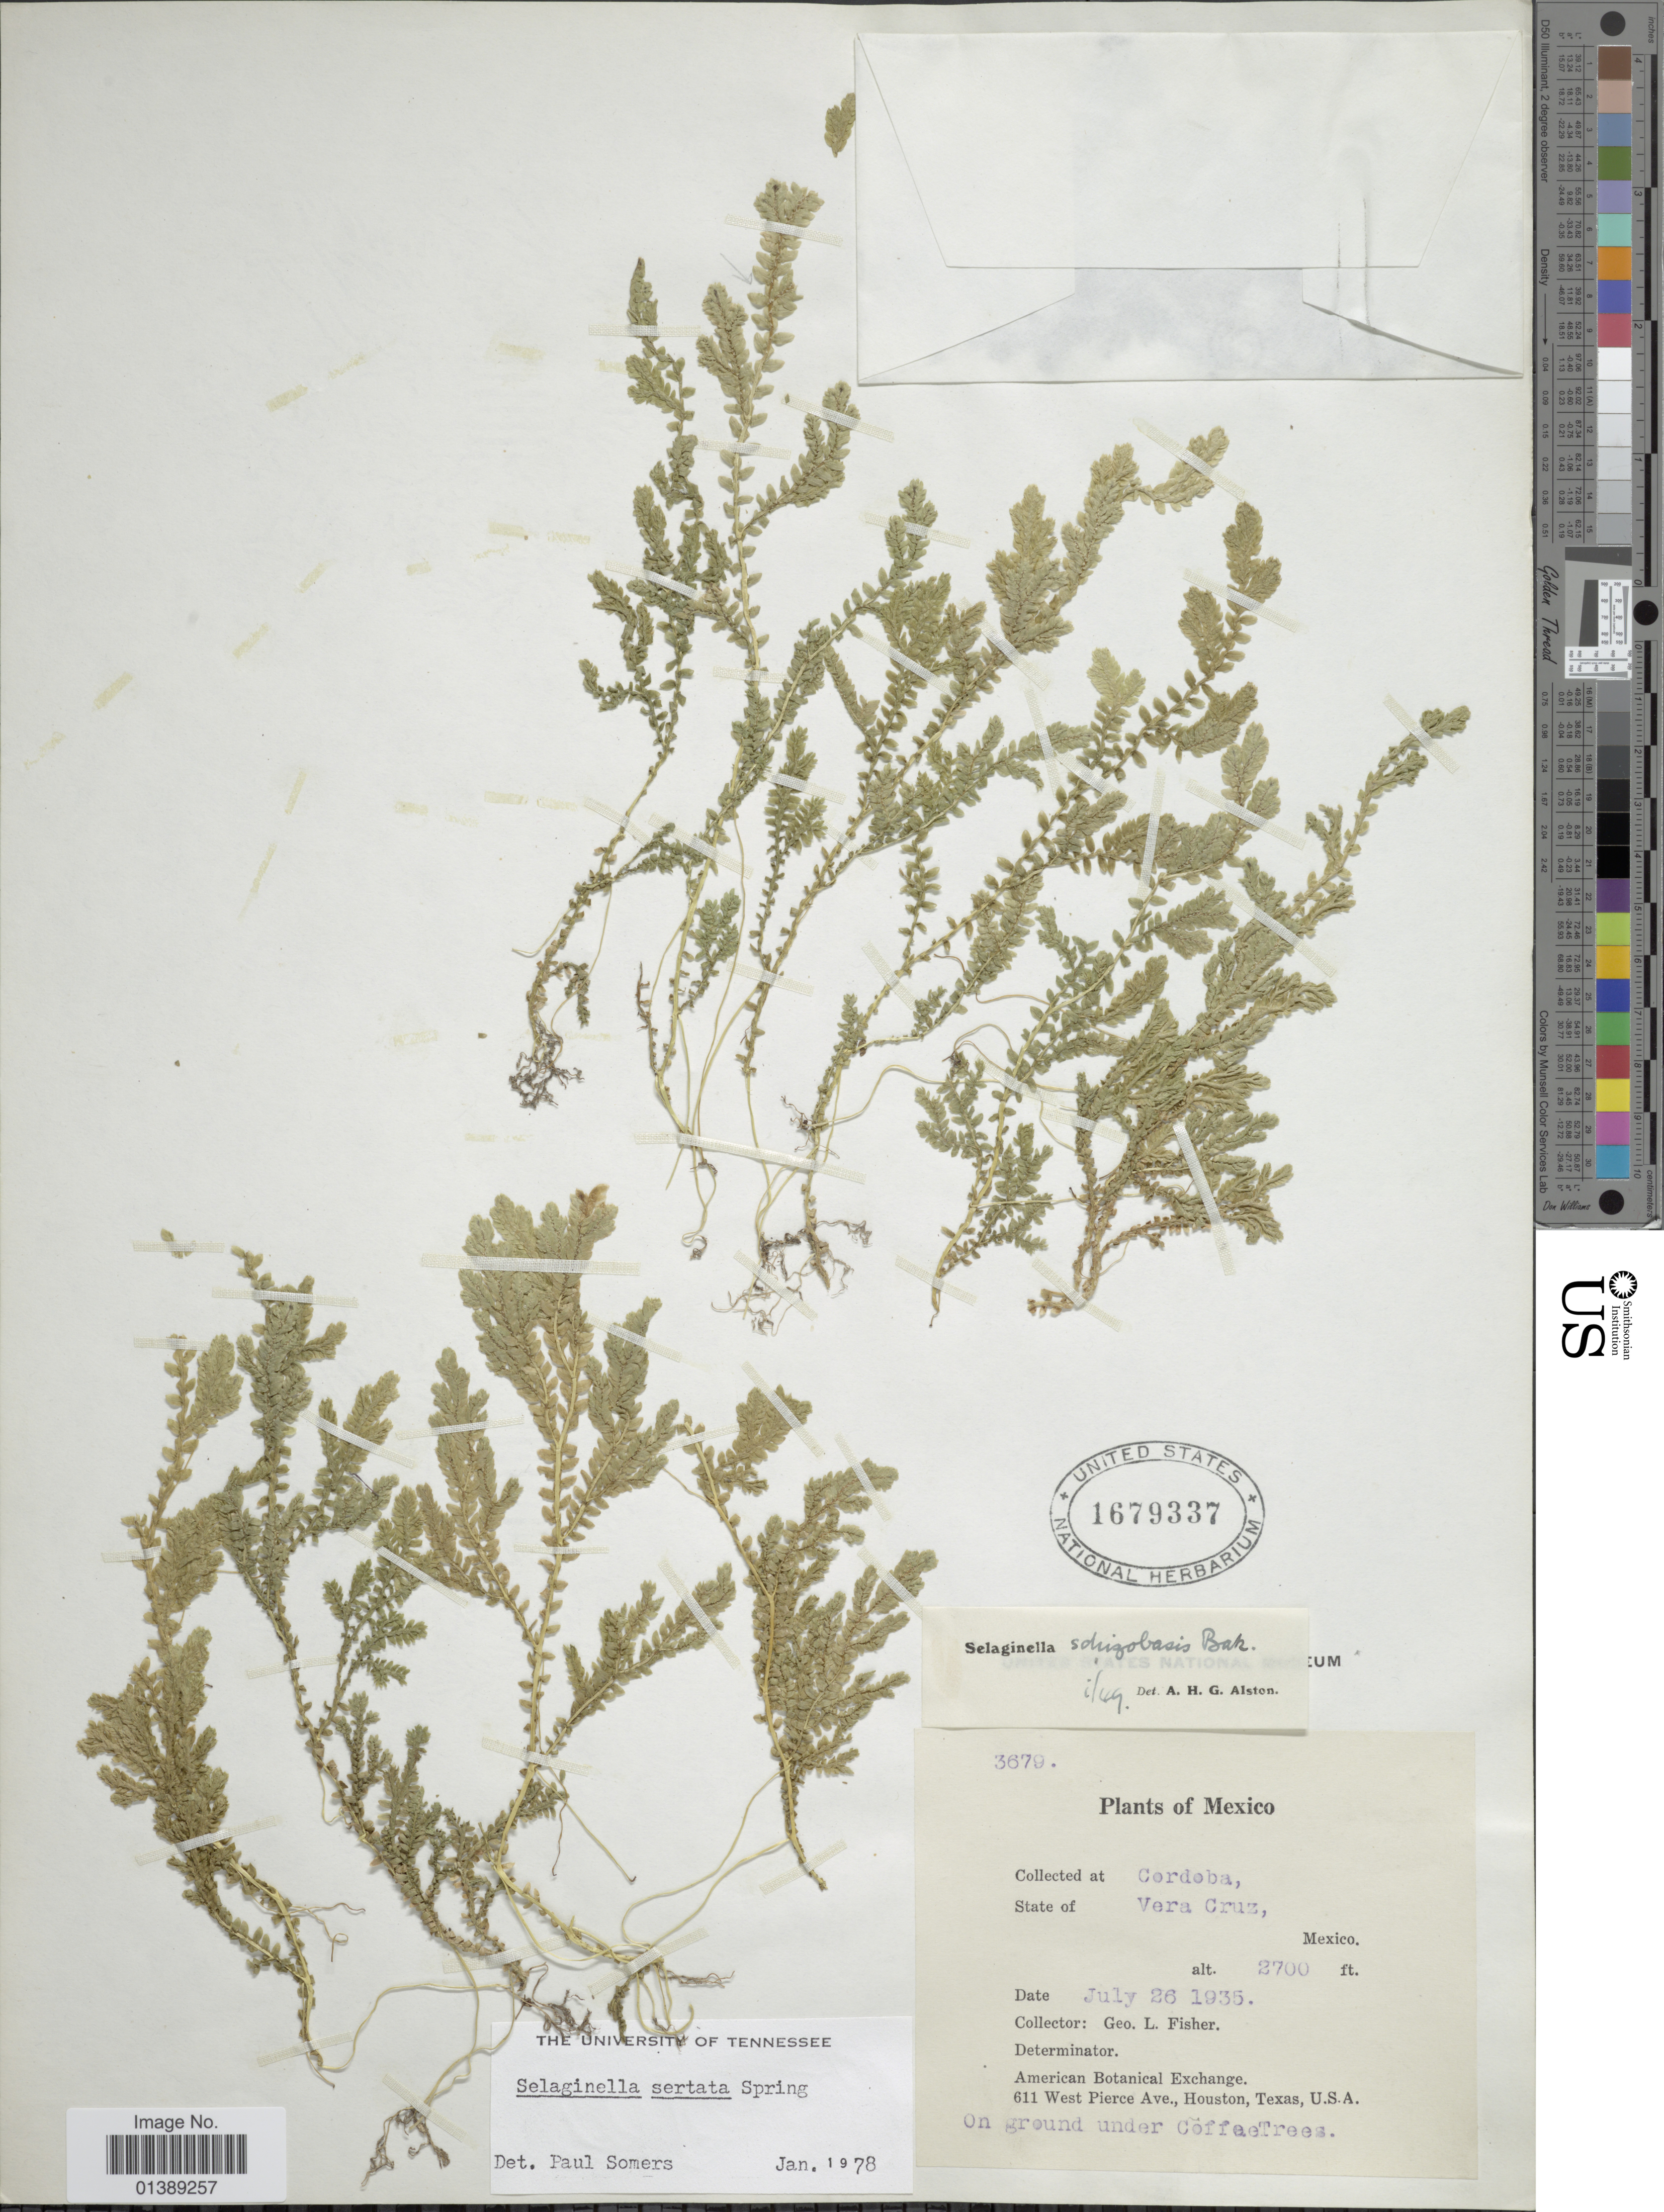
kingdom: Plantae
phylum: Tracheophyta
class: Lycopodiopsida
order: Selaginellales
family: Selaginellaceae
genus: Selaginella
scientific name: Selaginella sertata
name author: Spring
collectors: G. L. Fisher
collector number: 3679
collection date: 1935-07-26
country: Mexico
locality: Cordoba, State of Vera Cruz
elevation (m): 823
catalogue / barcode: US 1679337